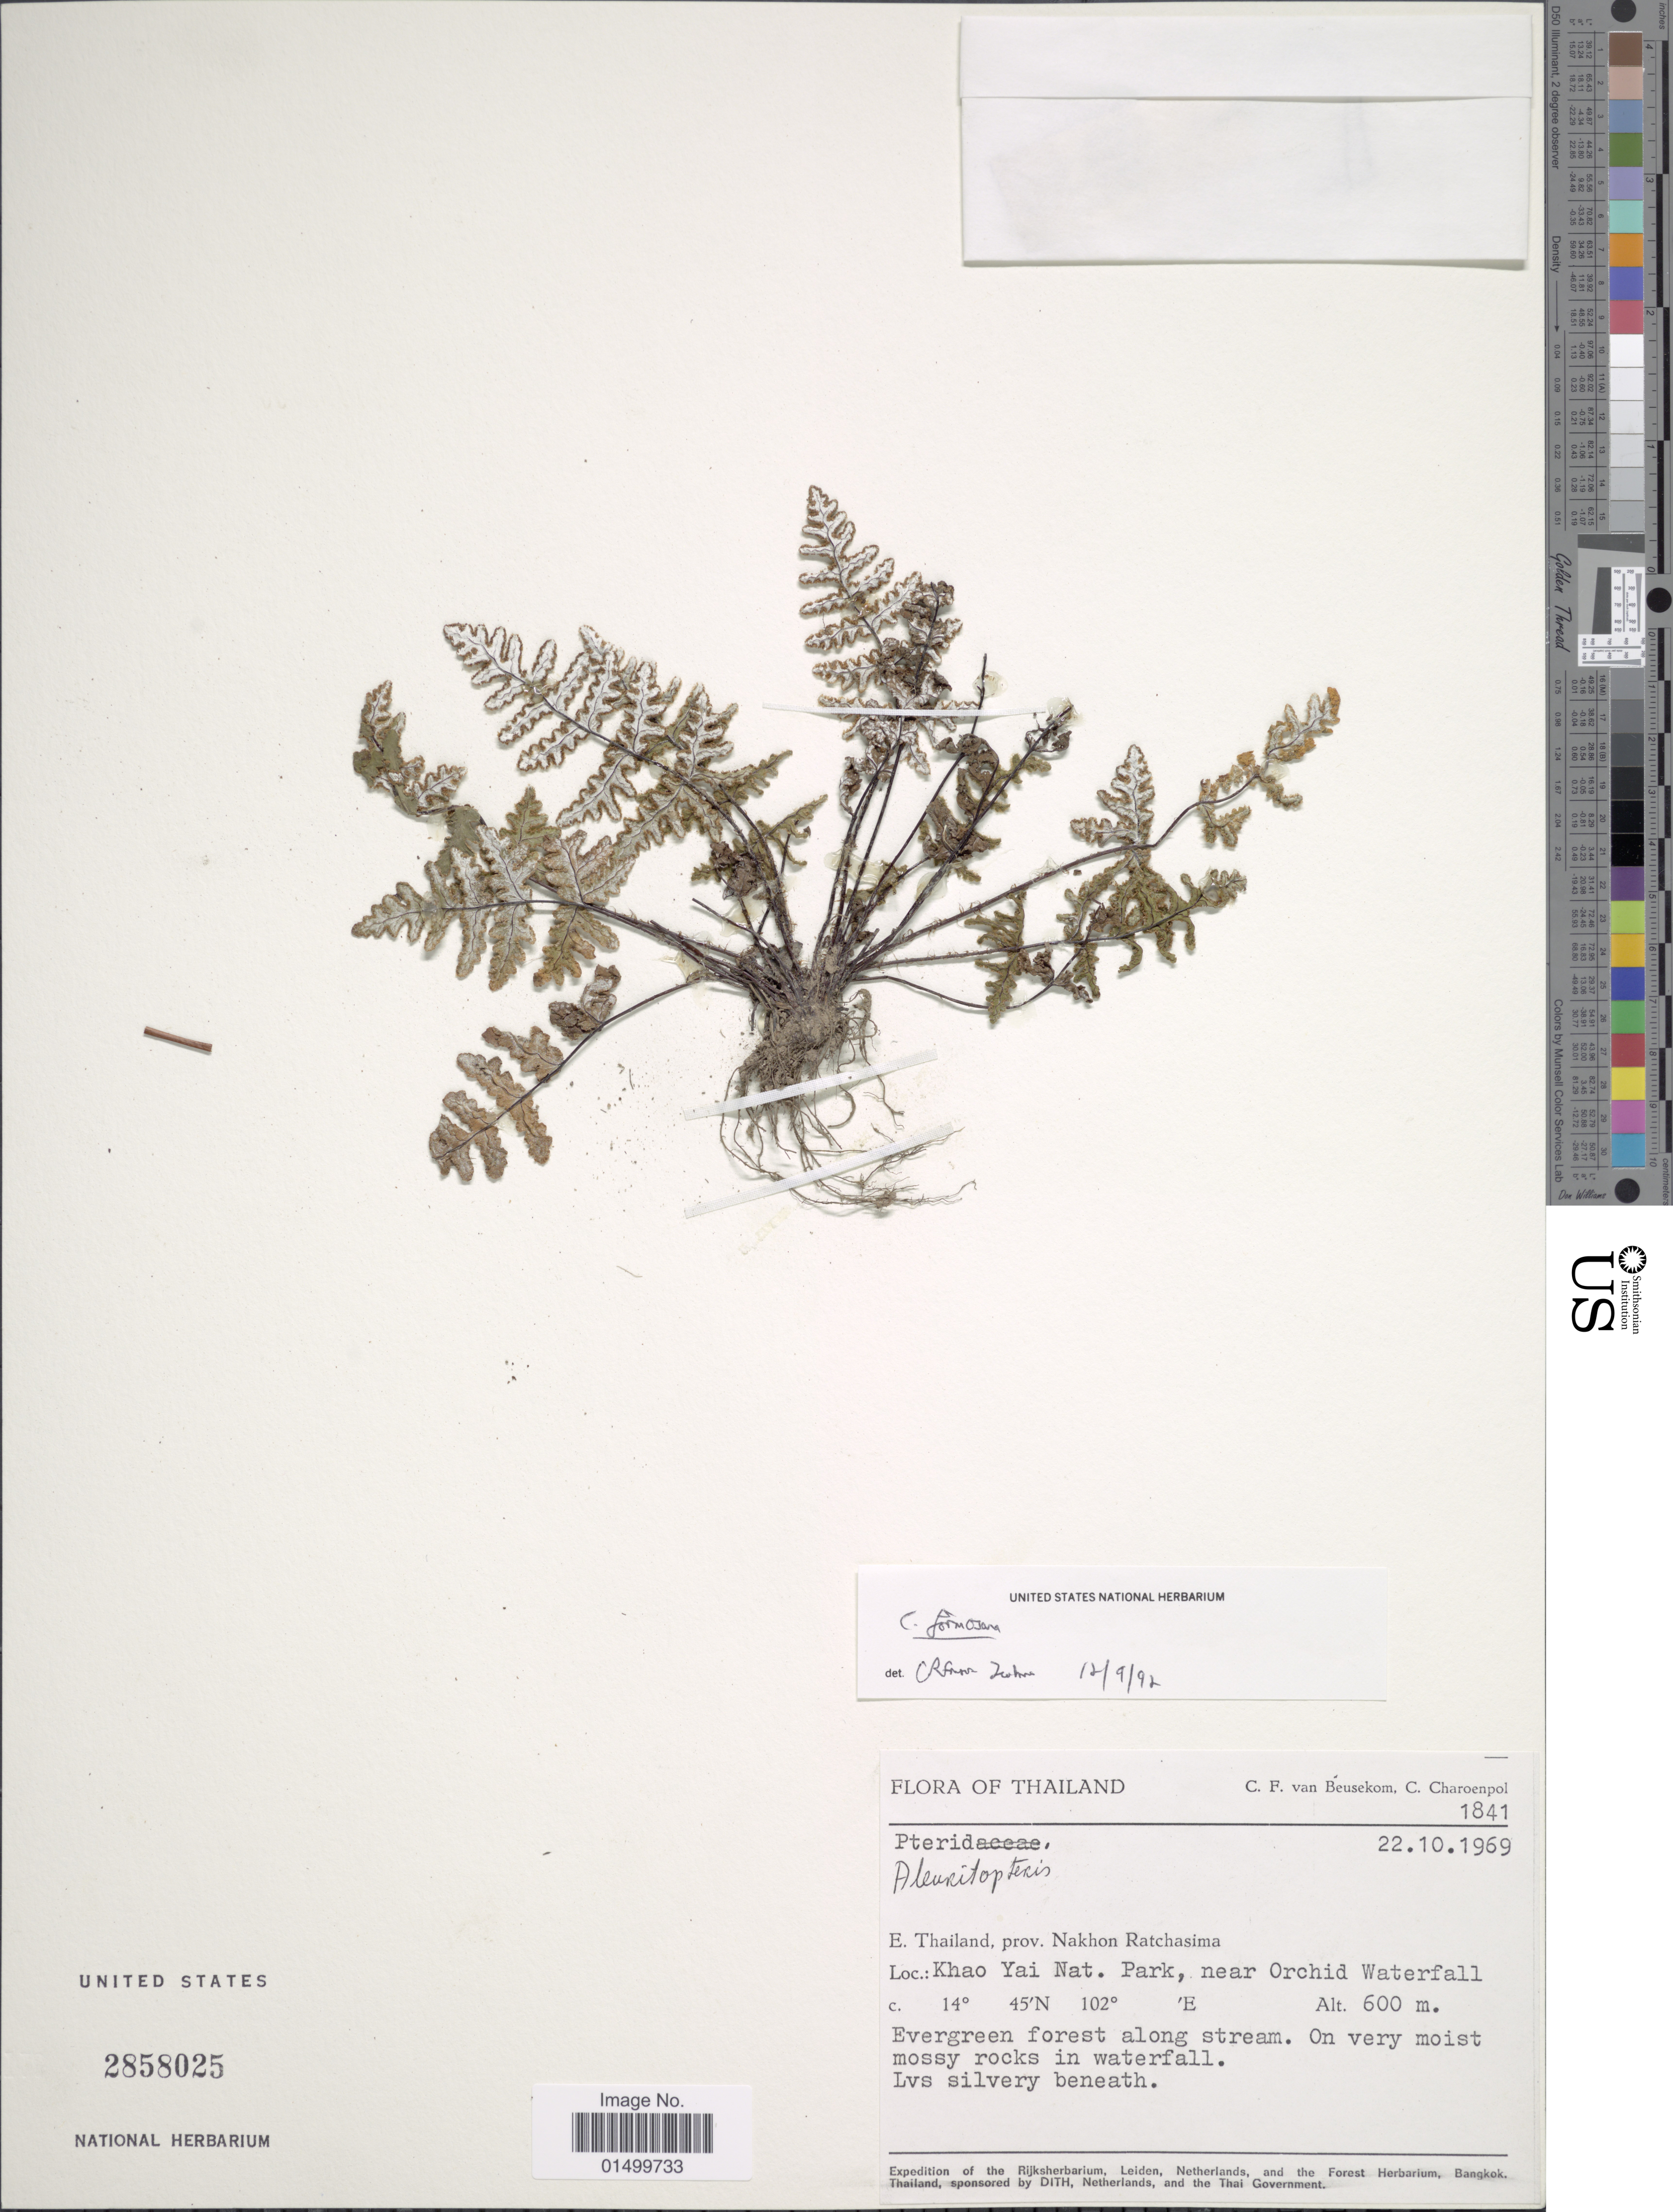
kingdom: Plantae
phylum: Tracheophyta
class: Polypodiopsida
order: Polypodiales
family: Pteridaceae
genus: Cheilanthes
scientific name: Cheilanthes sp.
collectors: C. F. Beusekom & C. Charoenphol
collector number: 1841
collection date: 1969-10-22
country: Thailand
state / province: Nakhon Ratchasima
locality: E. Thailand, Khao Yai Nat. Park, near Orchid Waterfall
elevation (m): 600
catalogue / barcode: US 2858025